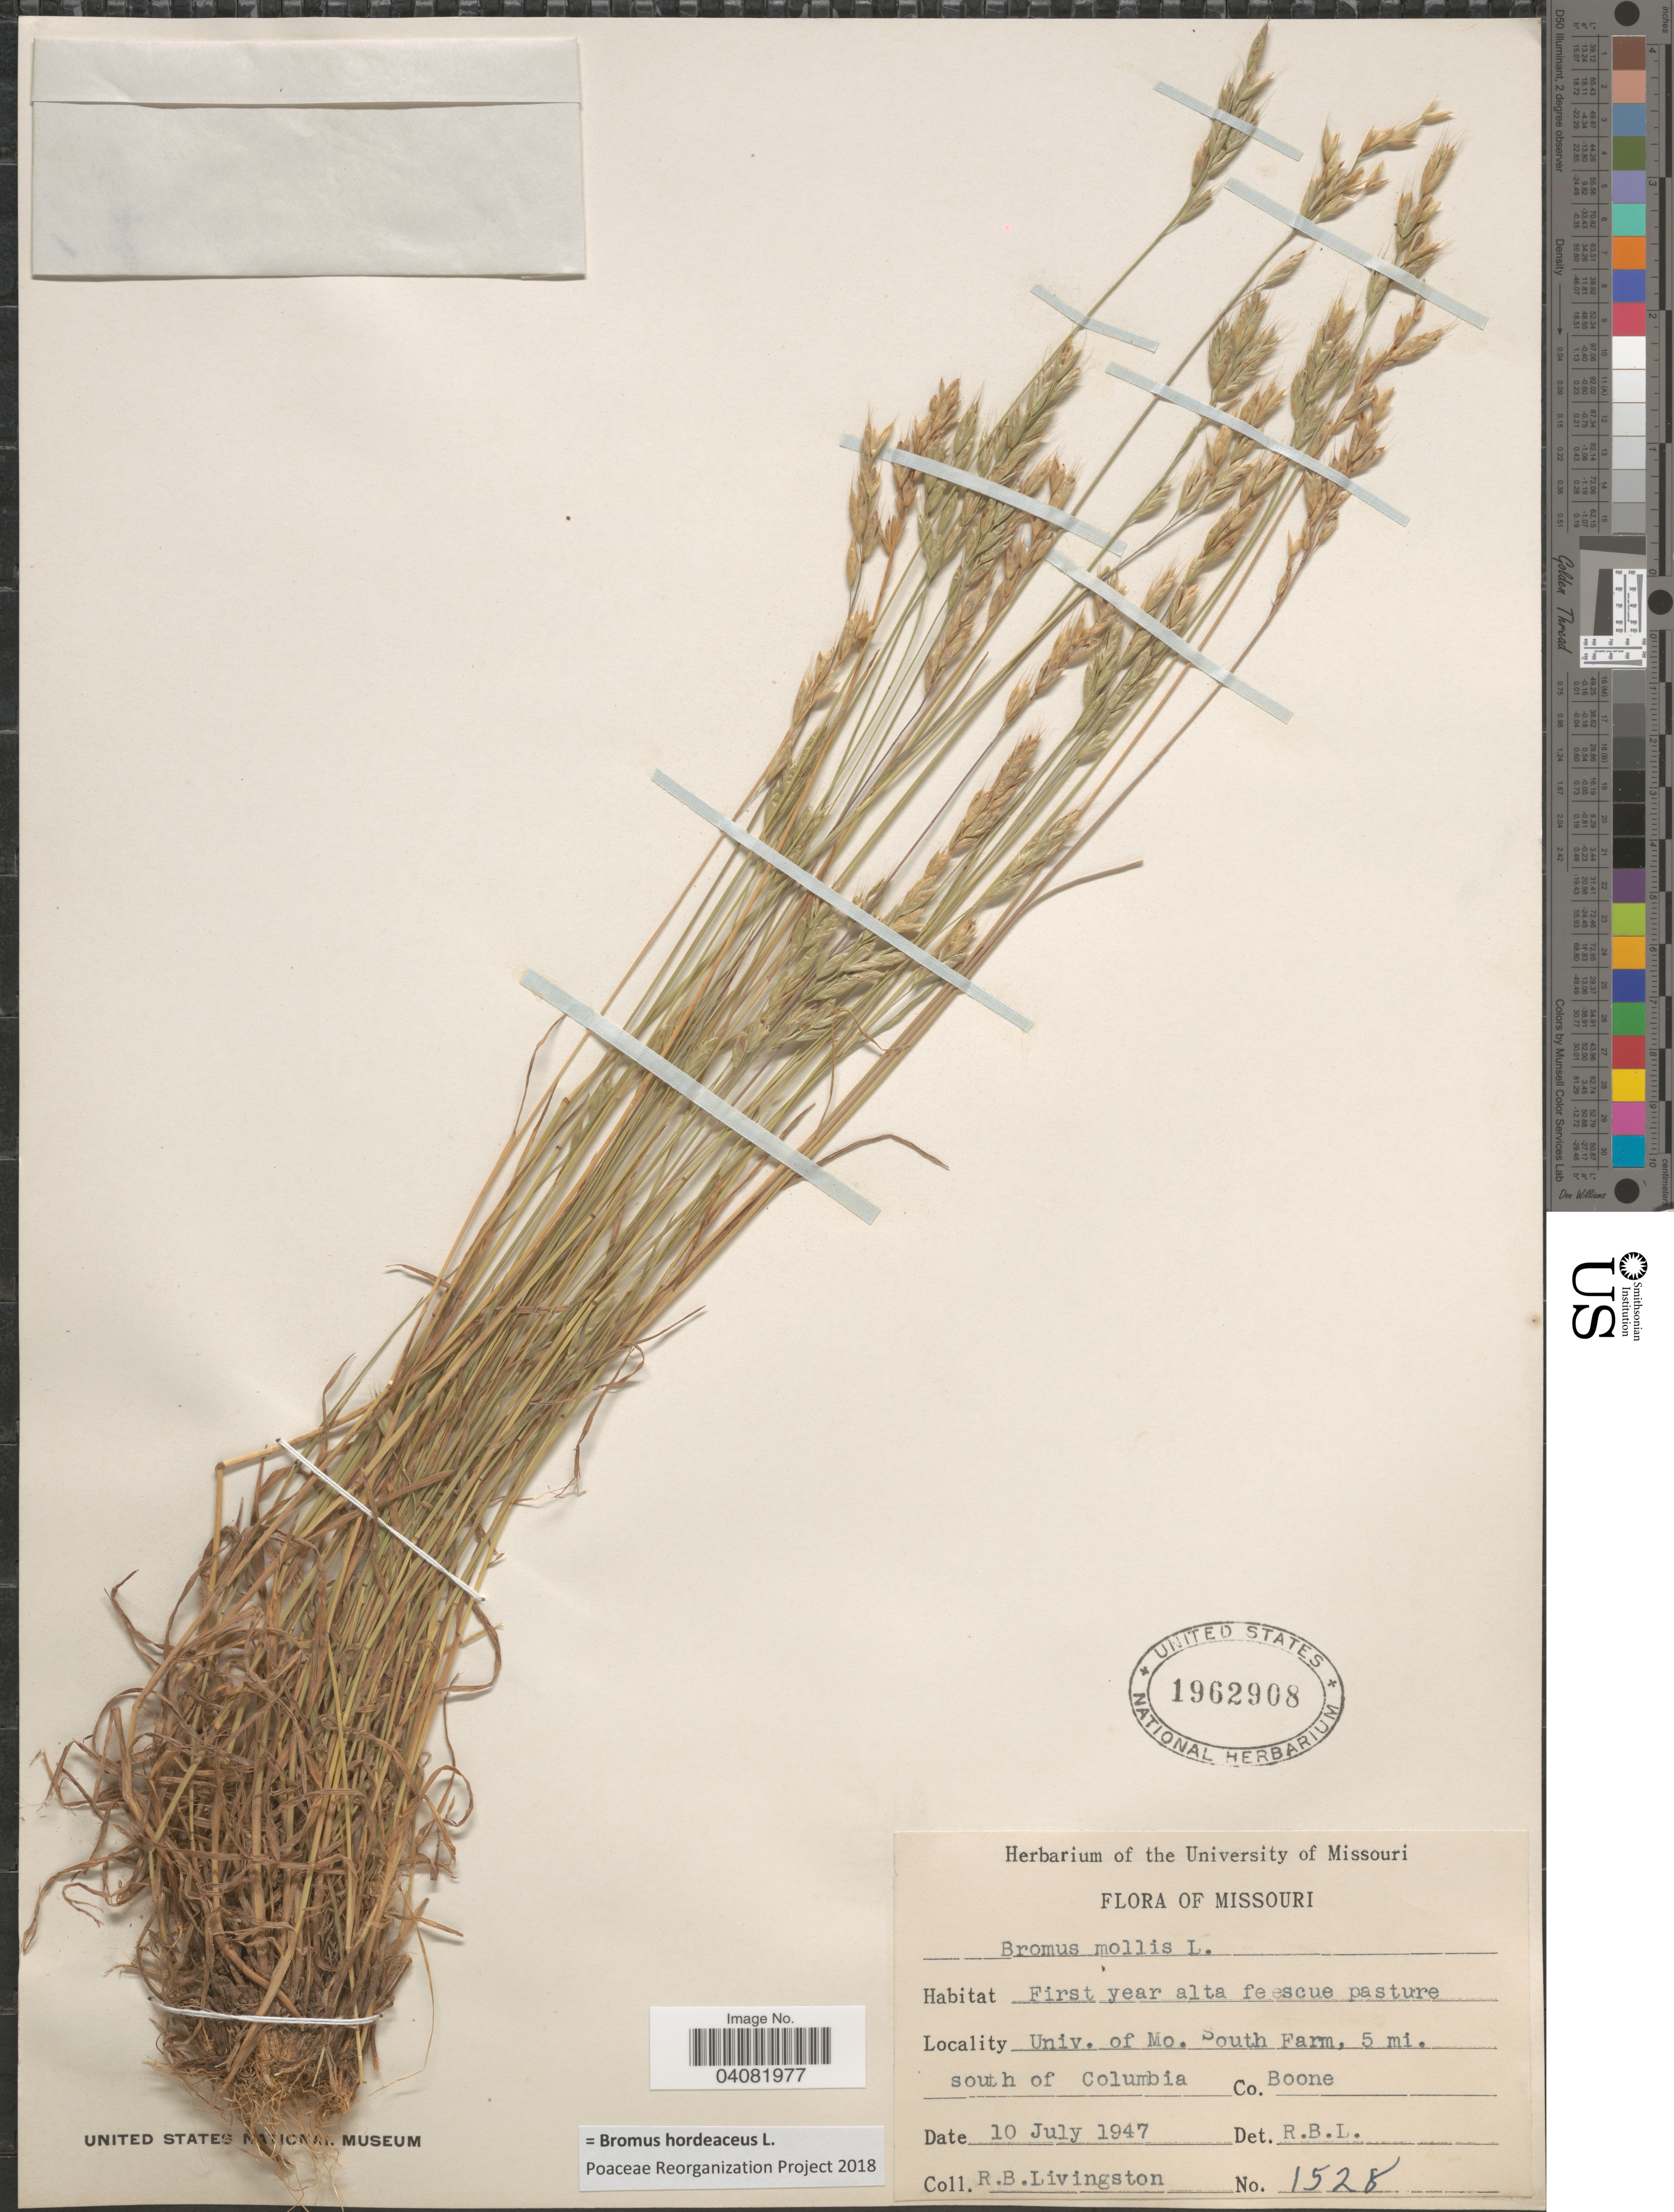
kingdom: Plantae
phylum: Tracheophyta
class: Liliopsida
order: Poales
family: Poaceae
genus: Bromus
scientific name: Bromus hordeaceus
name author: L.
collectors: R. Livingston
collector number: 1528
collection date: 1947-07-10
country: United States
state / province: Missouri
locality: First year alta fe escue pasture. Univ. of Mo. South Farm, 5 mi. south of Columbia. Co. Boone.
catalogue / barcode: US 1962908